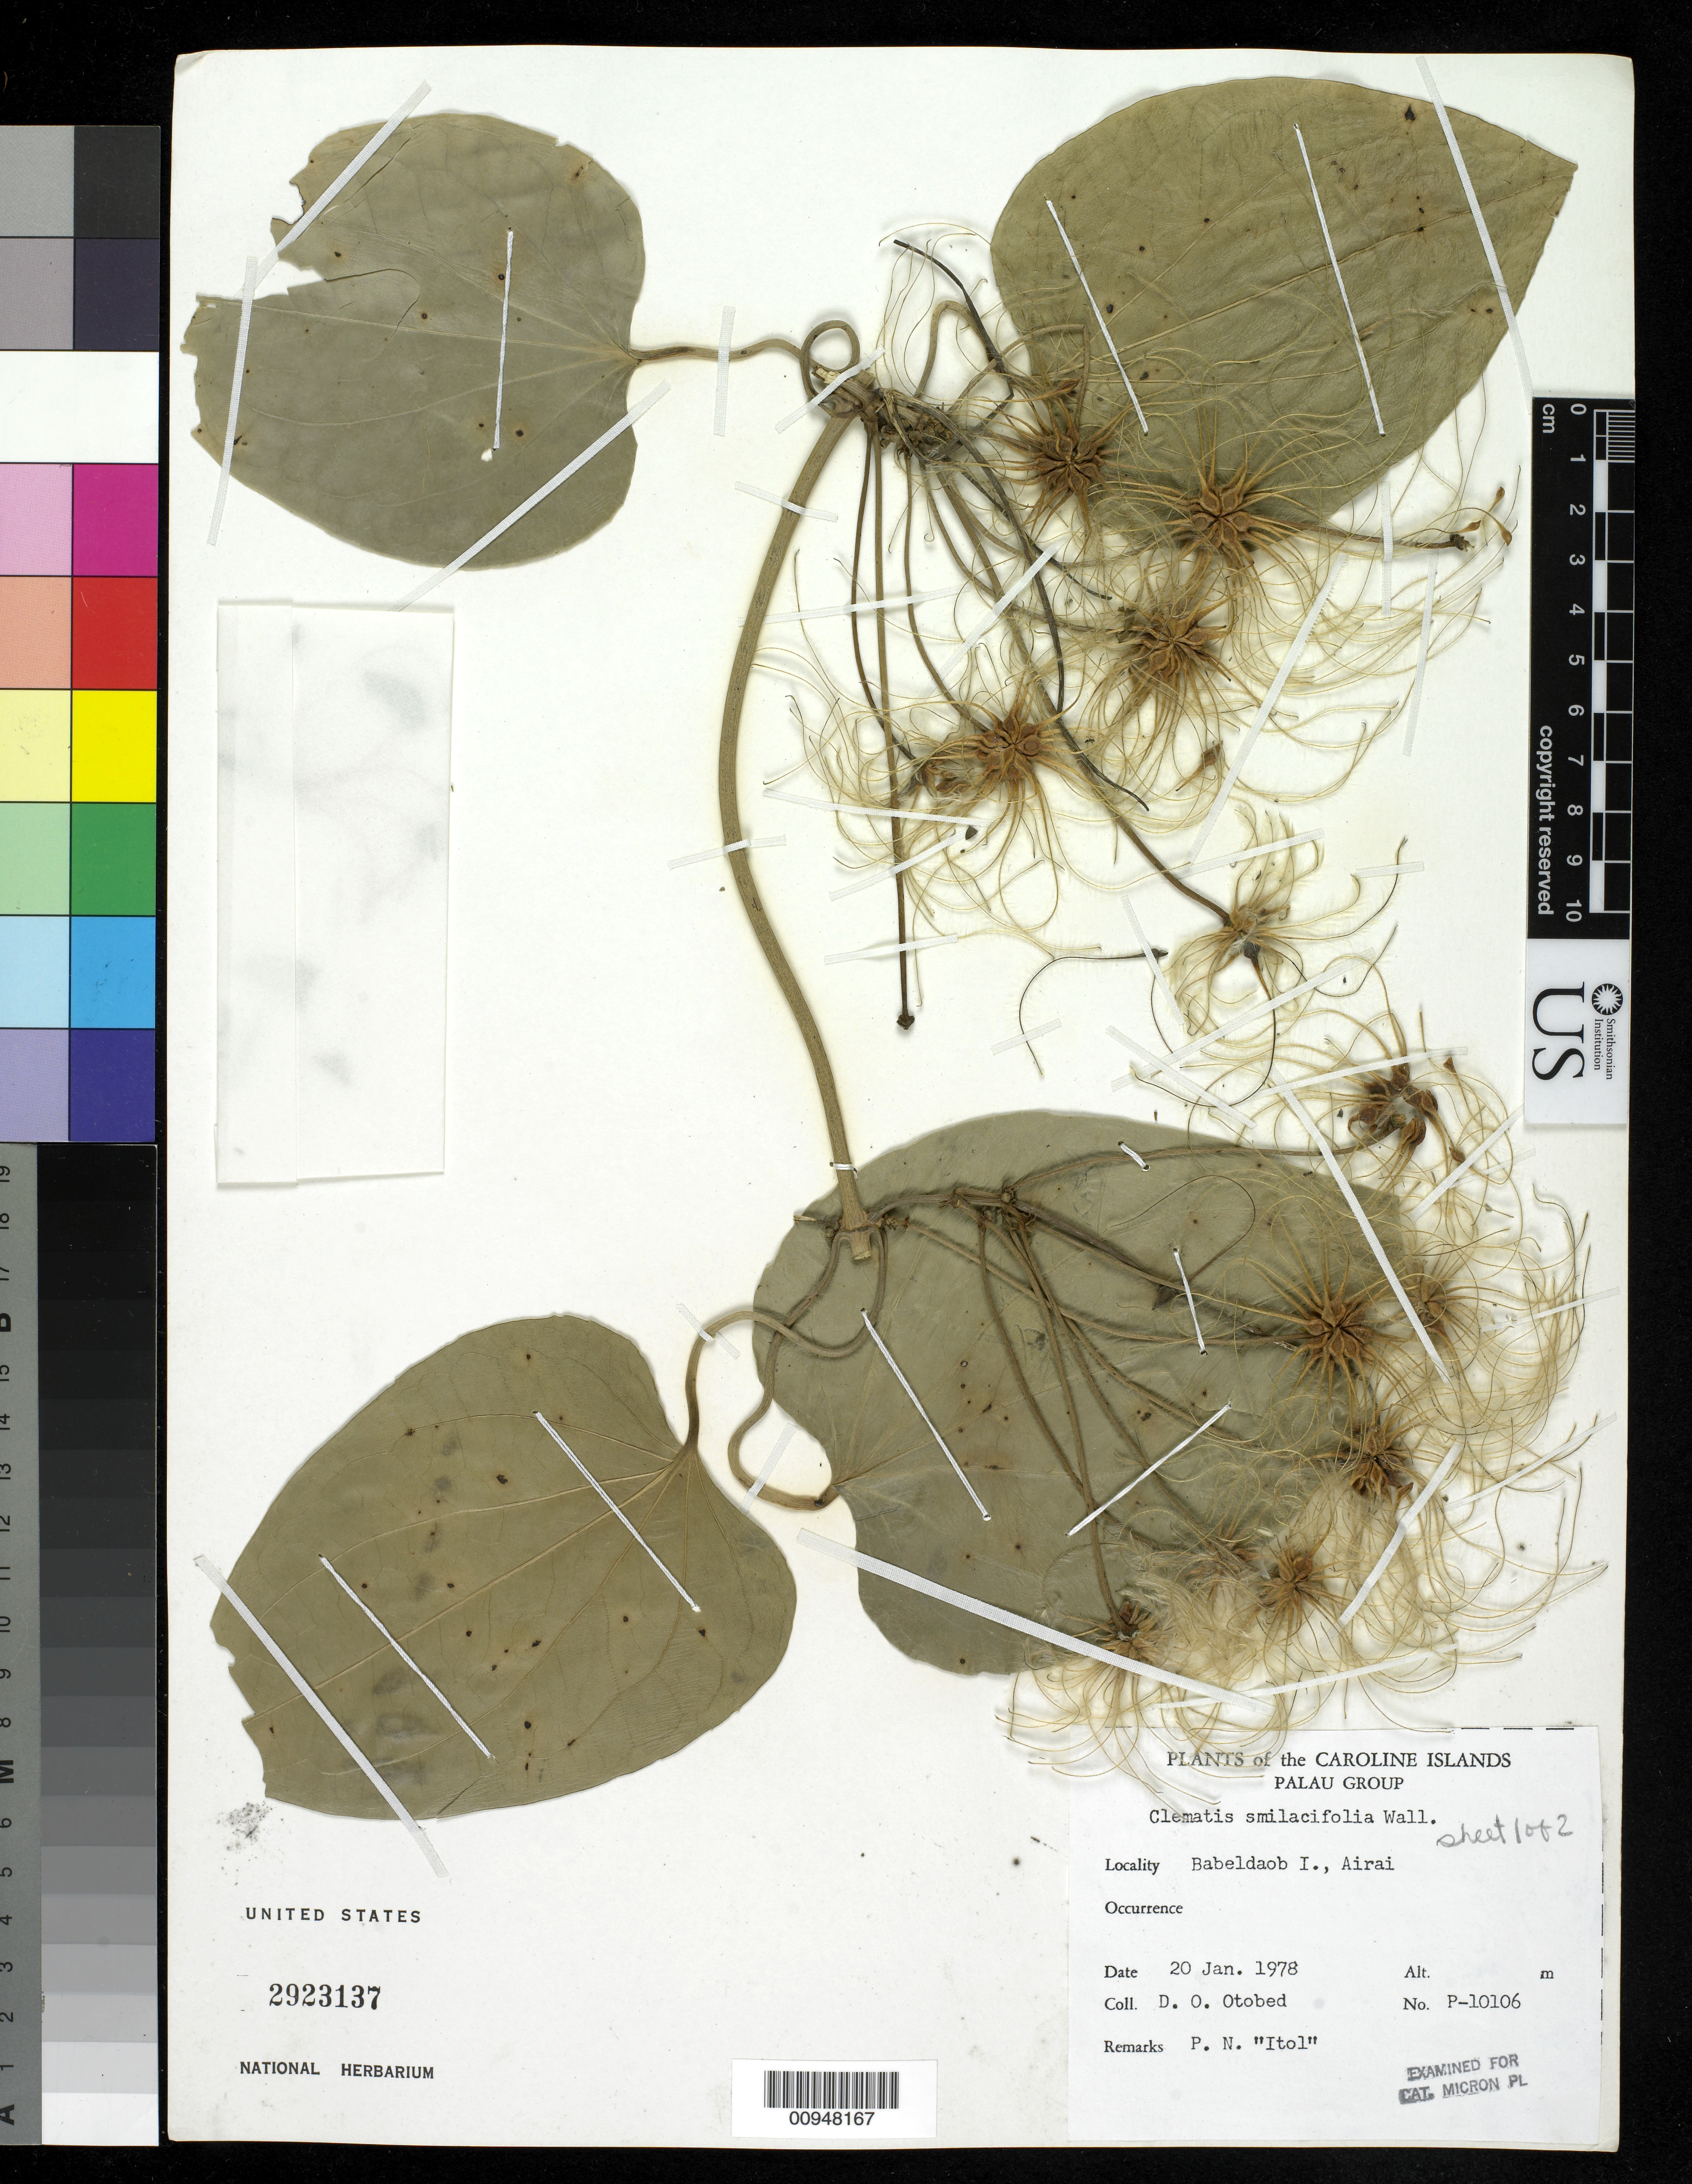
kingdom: Plantae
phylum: Tracheophyta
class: Magnoliopsida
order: Ranunculales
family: Ranunculaceae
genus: Clematis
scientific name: Clematis smilacifolia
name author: Wall.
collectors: D. O. Otobed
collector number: P 10106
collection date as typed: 20 Jan 1978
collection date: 1978-01-20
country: Palau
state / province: Airai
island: Babeldaob [Babelthuap]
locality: Airai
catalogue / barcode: US 2923137